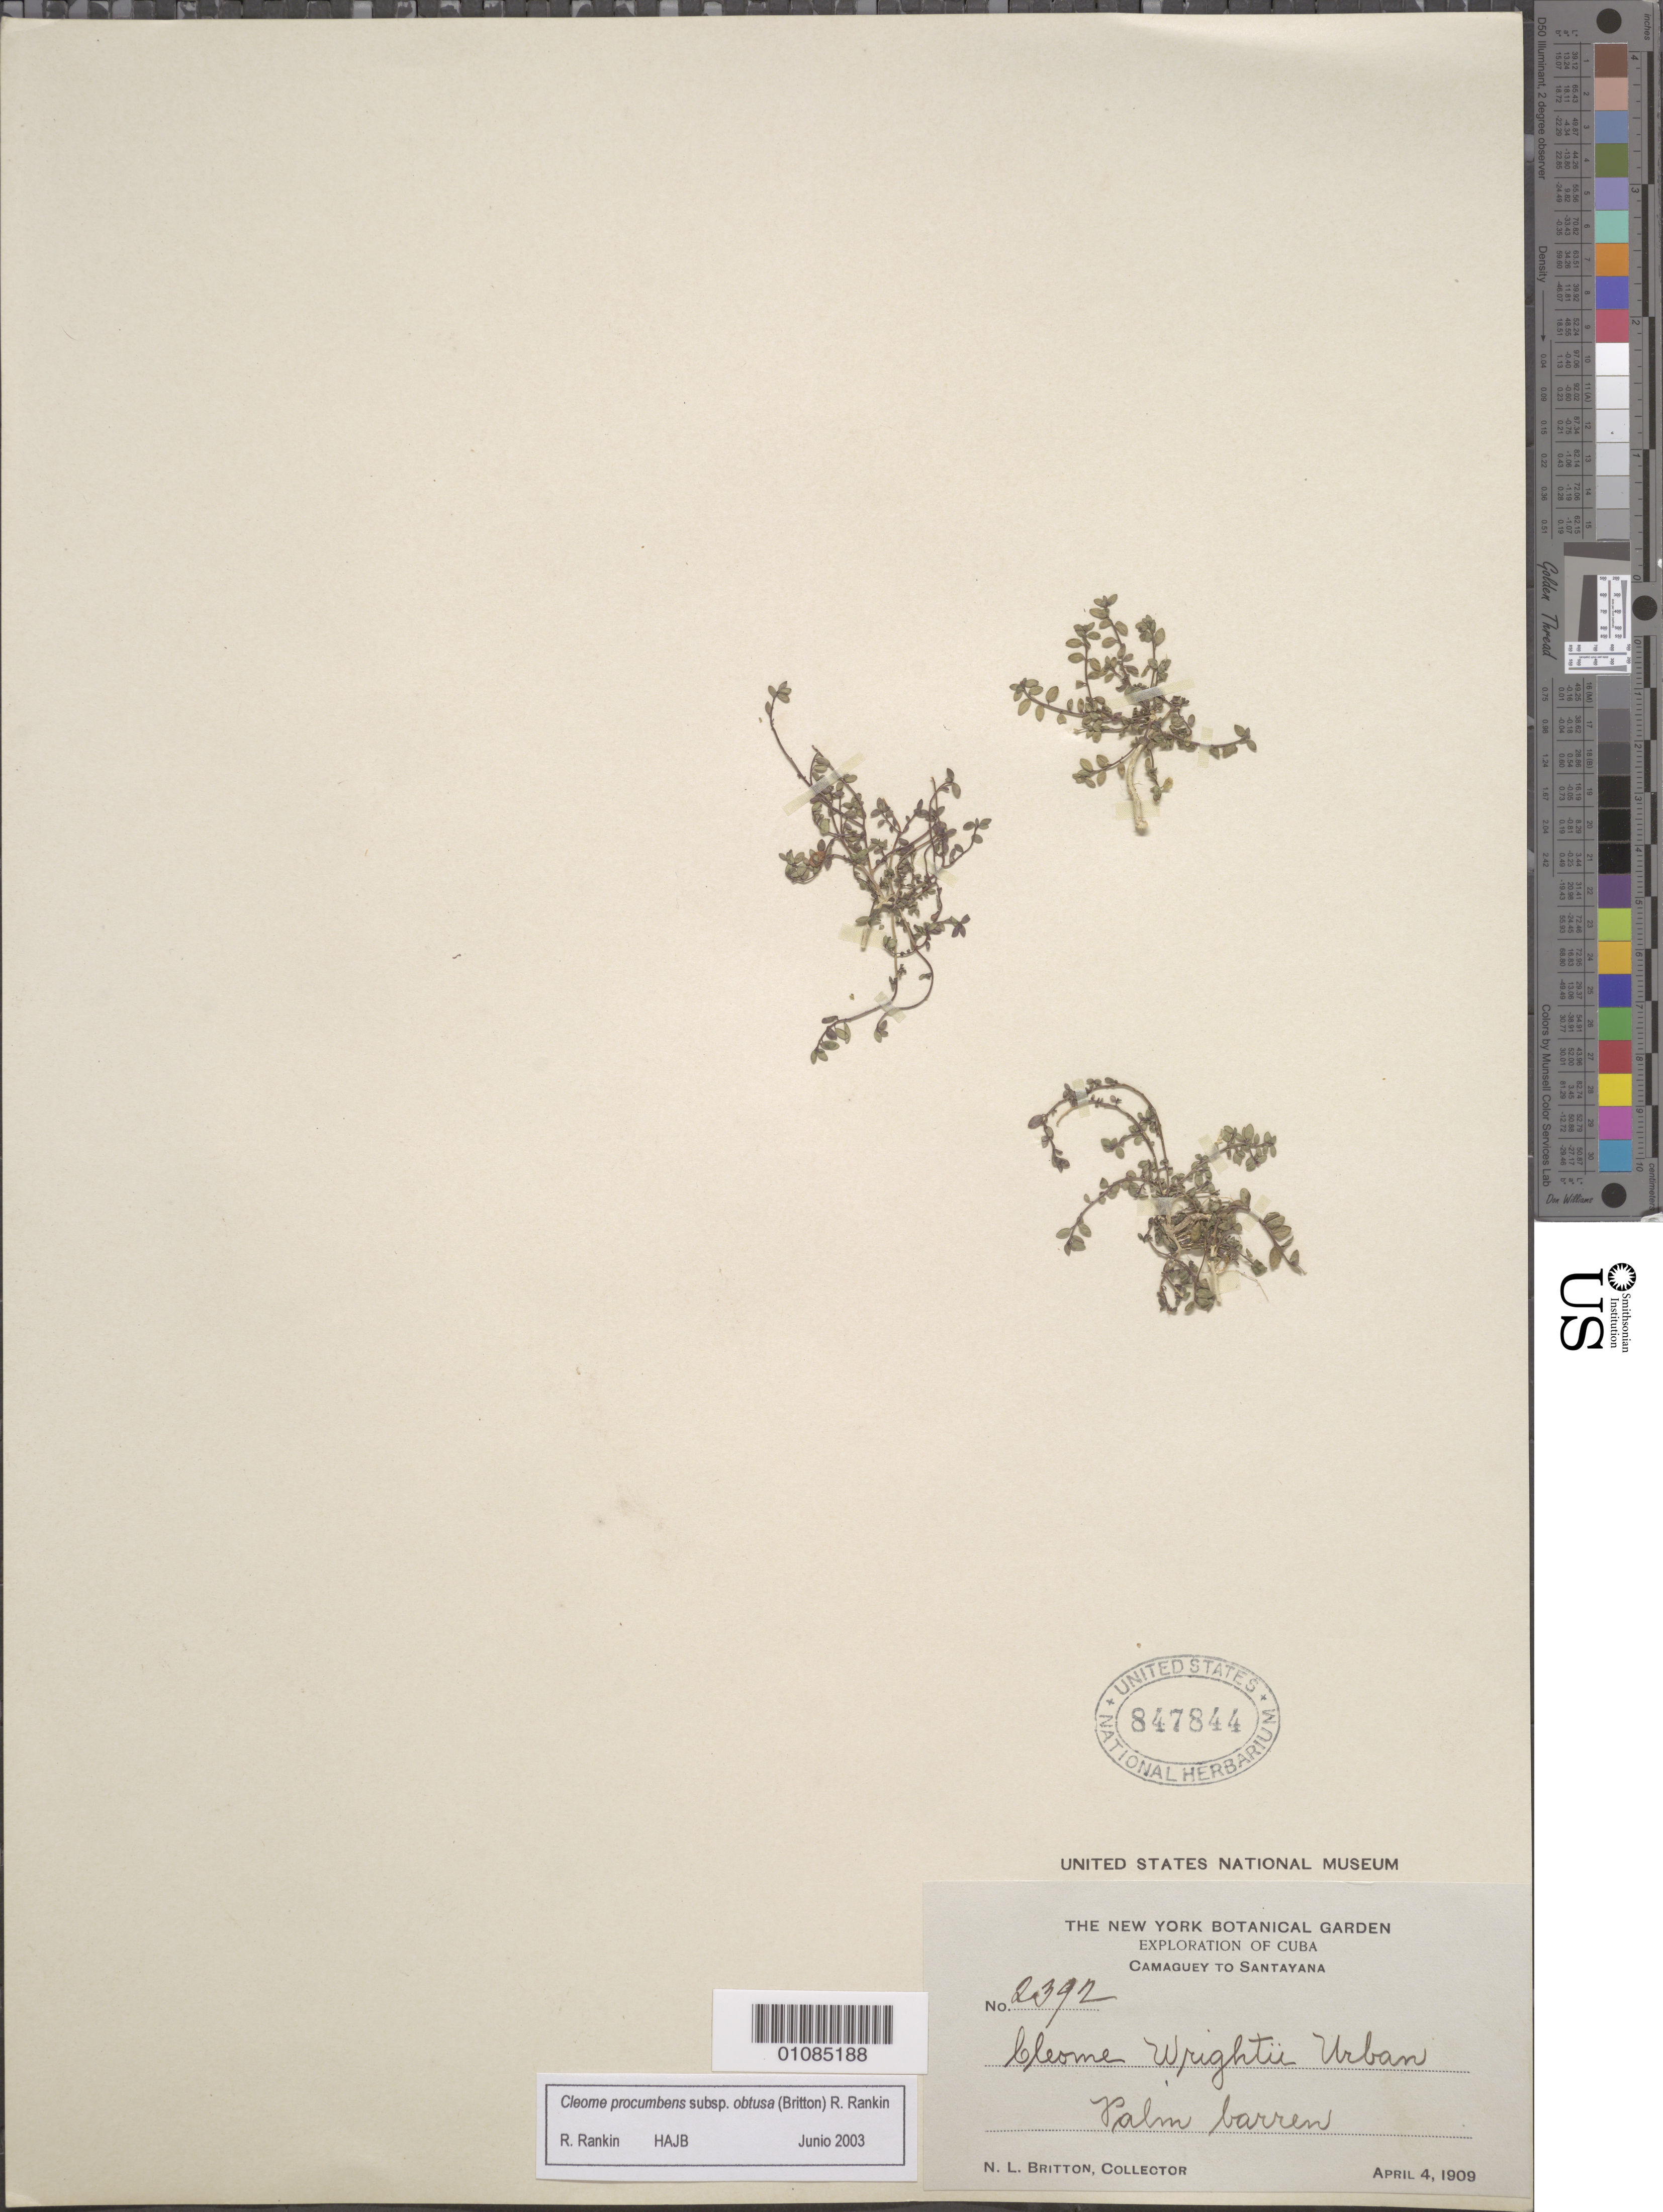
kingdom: Plantae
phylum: Tracheophyta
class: Magnoliopsida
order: Brassicales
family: Cleomaceae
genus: Physostemon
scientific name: Physostemon procumbens subsp. obtusa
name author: (Britton) Roalson & Soares Neto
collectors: N. Britton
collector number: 2392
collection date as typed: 04 Apr 1909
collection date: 1909-04-04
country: Cuba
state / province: Camagüey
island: Cuba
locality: Camaguey to Santayana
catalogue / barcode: US 847844